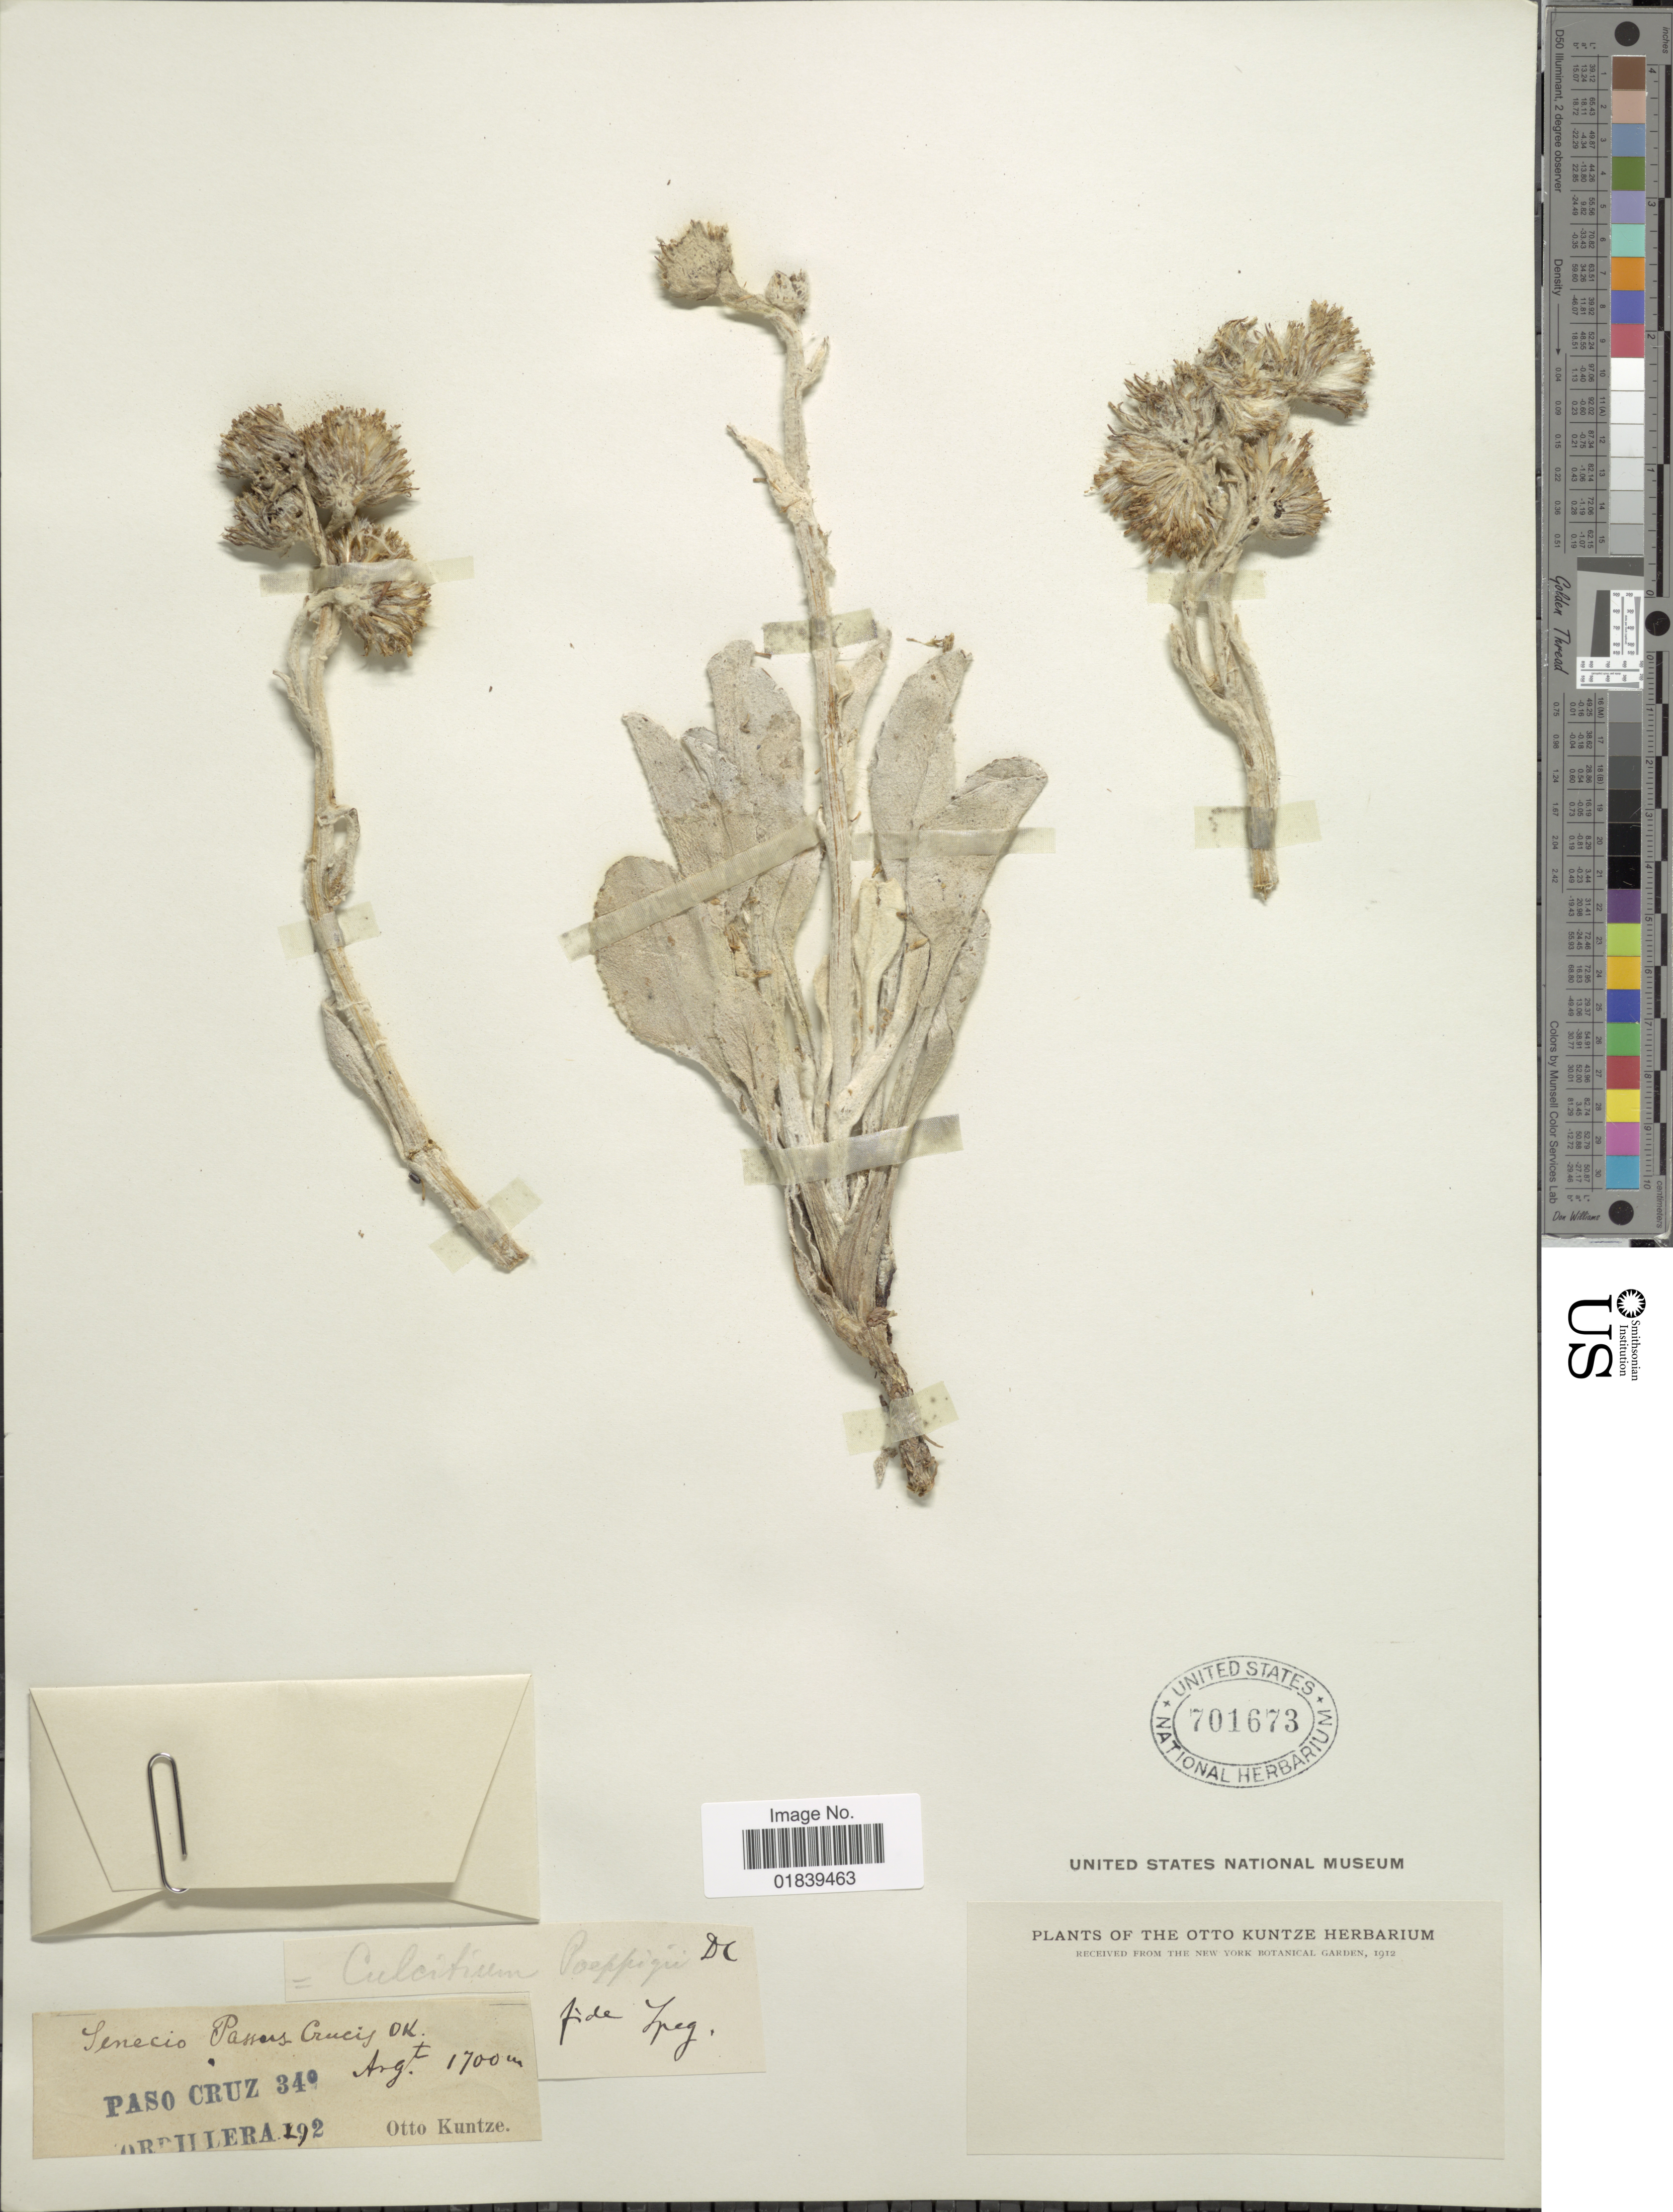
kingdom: Plantae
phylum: Tracheophyta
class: Magnoliopsida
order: Asterales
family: Asteraceae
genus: Senecio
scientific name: Senecio passus-crucis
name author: Kuntze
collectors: C.E.O. Kuntze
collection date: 1892-01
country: Argentina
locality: Argt. Paso Cruz, Cordillera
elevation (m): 1700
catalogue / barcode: US 701673